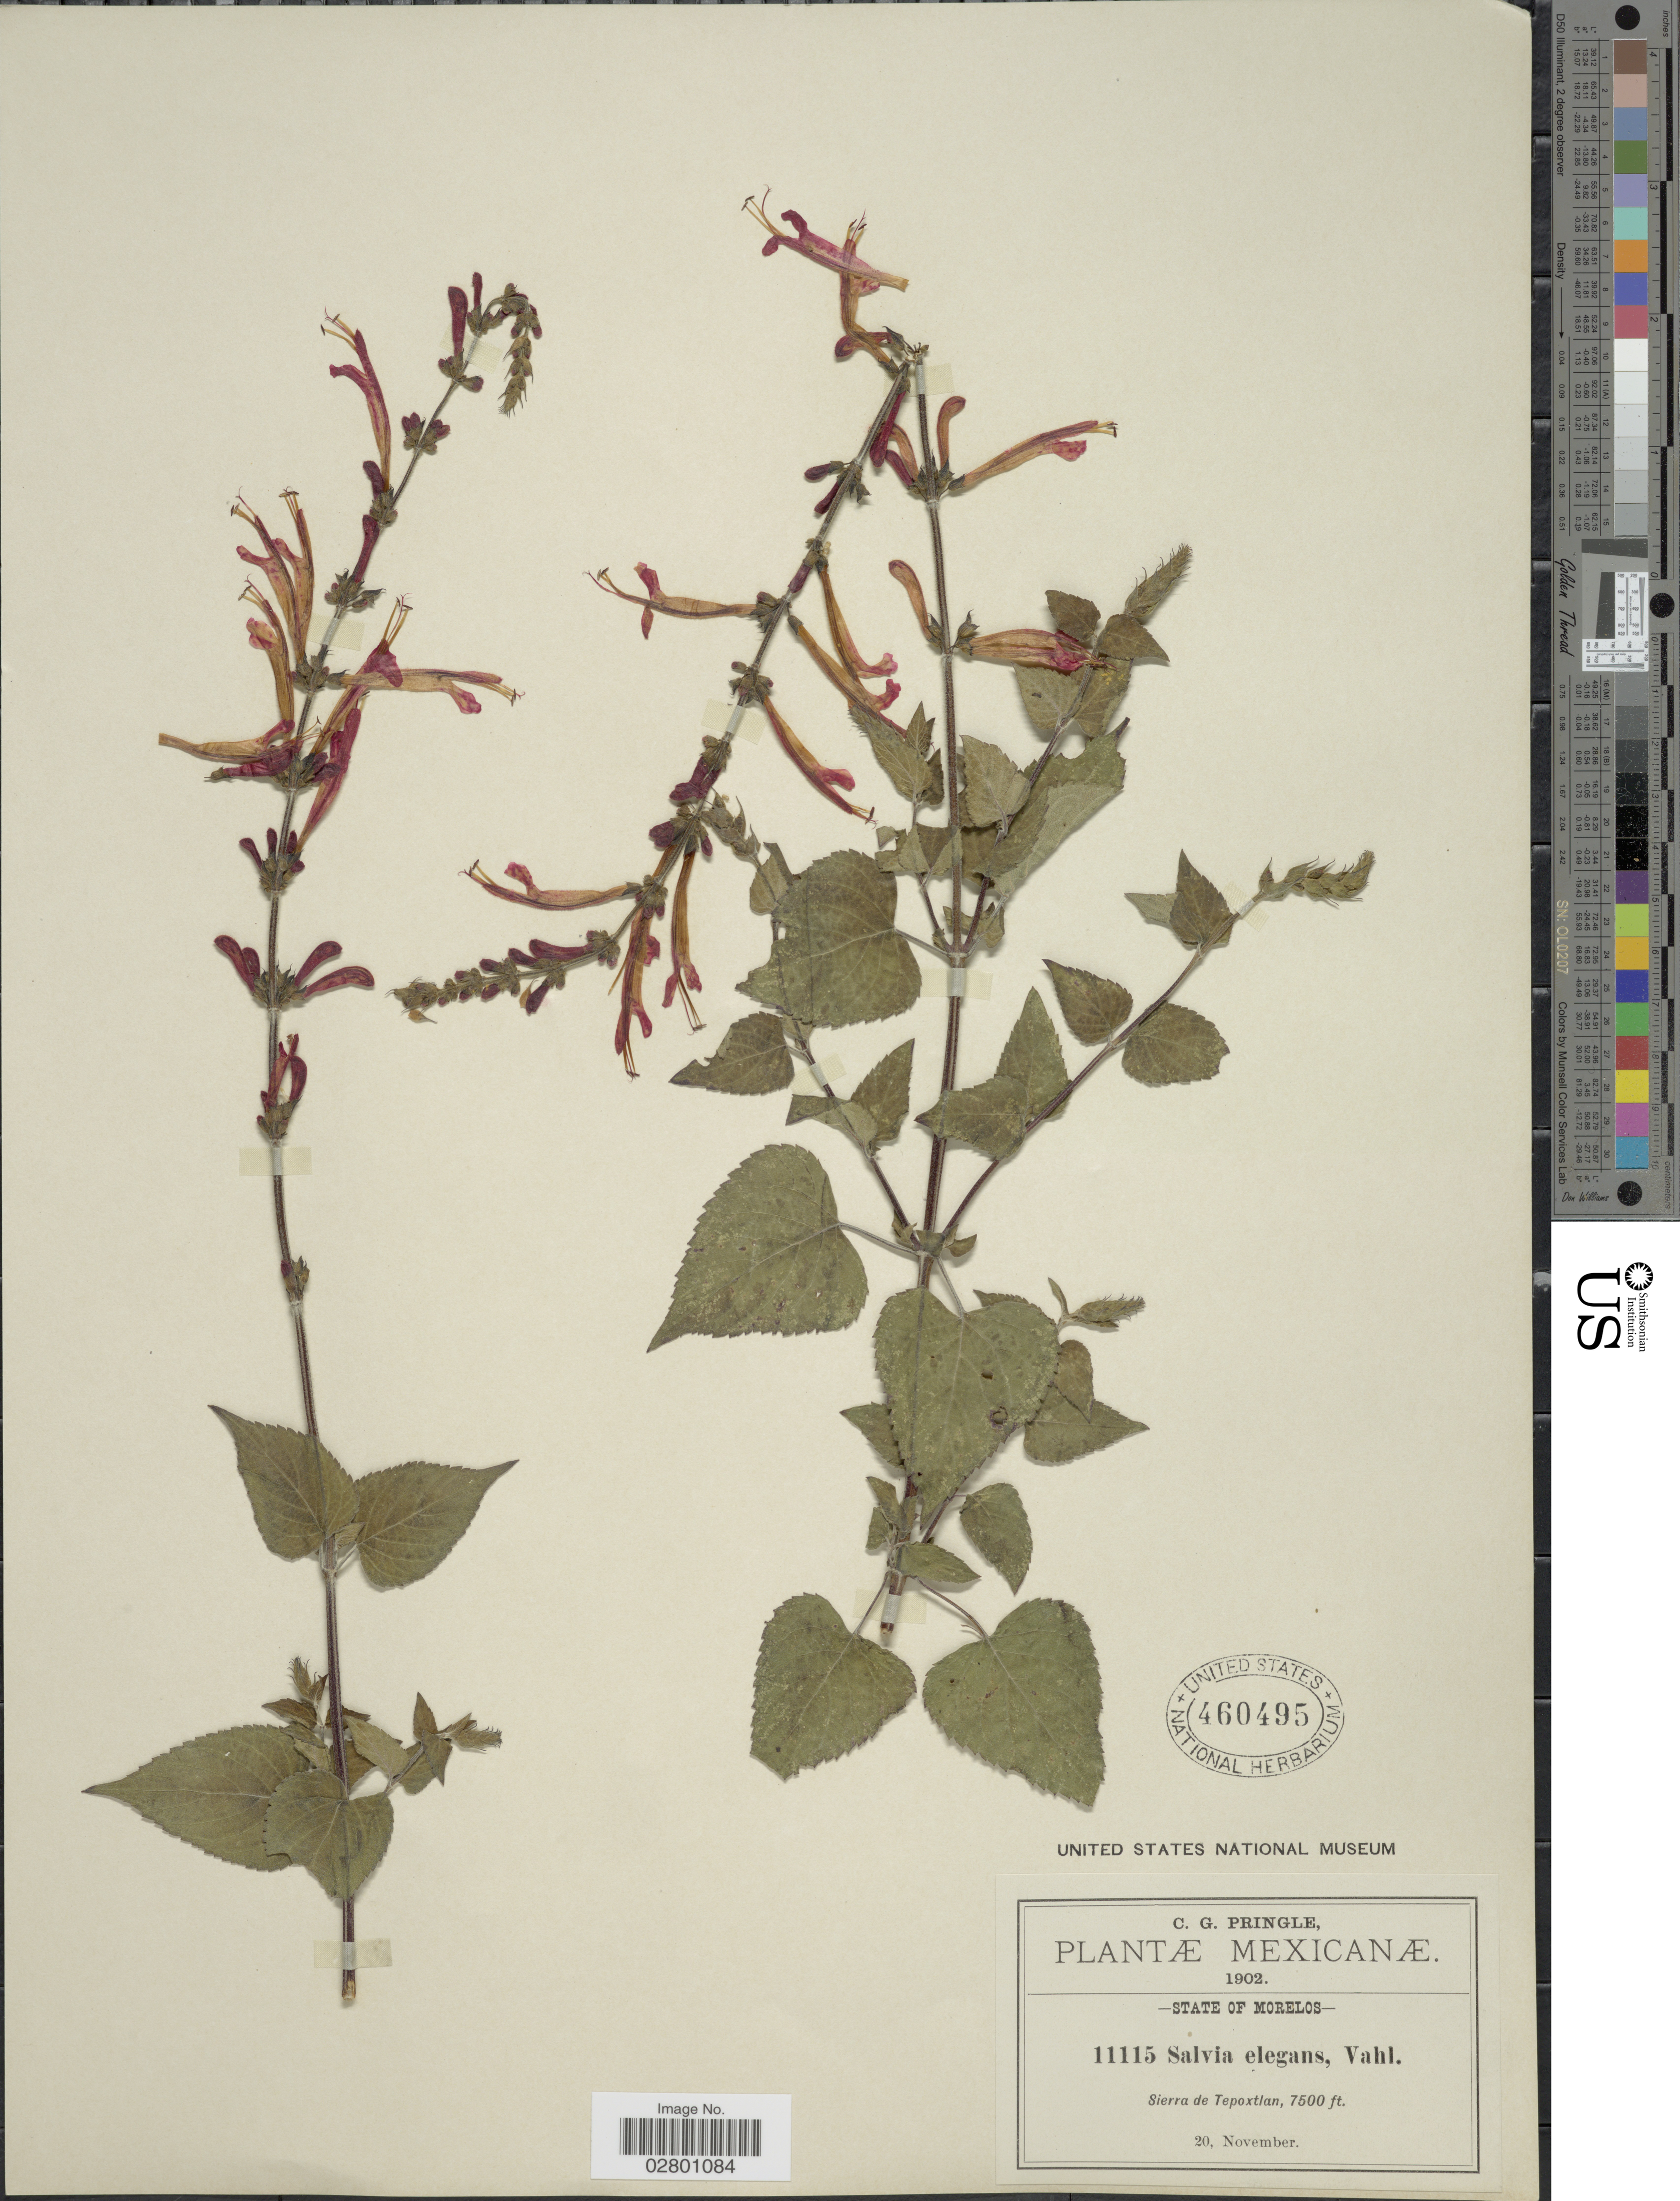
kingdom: Plantae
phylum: Tracheophyta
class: Magnoliopsida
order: Lamiales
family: Lamiaceae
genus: Salvia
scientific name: Salvia elegans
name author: Vahl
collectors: C. G. Pringle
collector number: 11115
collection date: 1902-11-20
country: Mexico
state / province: Morelos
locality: Sierra de Tepoxtlan.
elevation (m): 2286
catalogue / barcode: US 460495